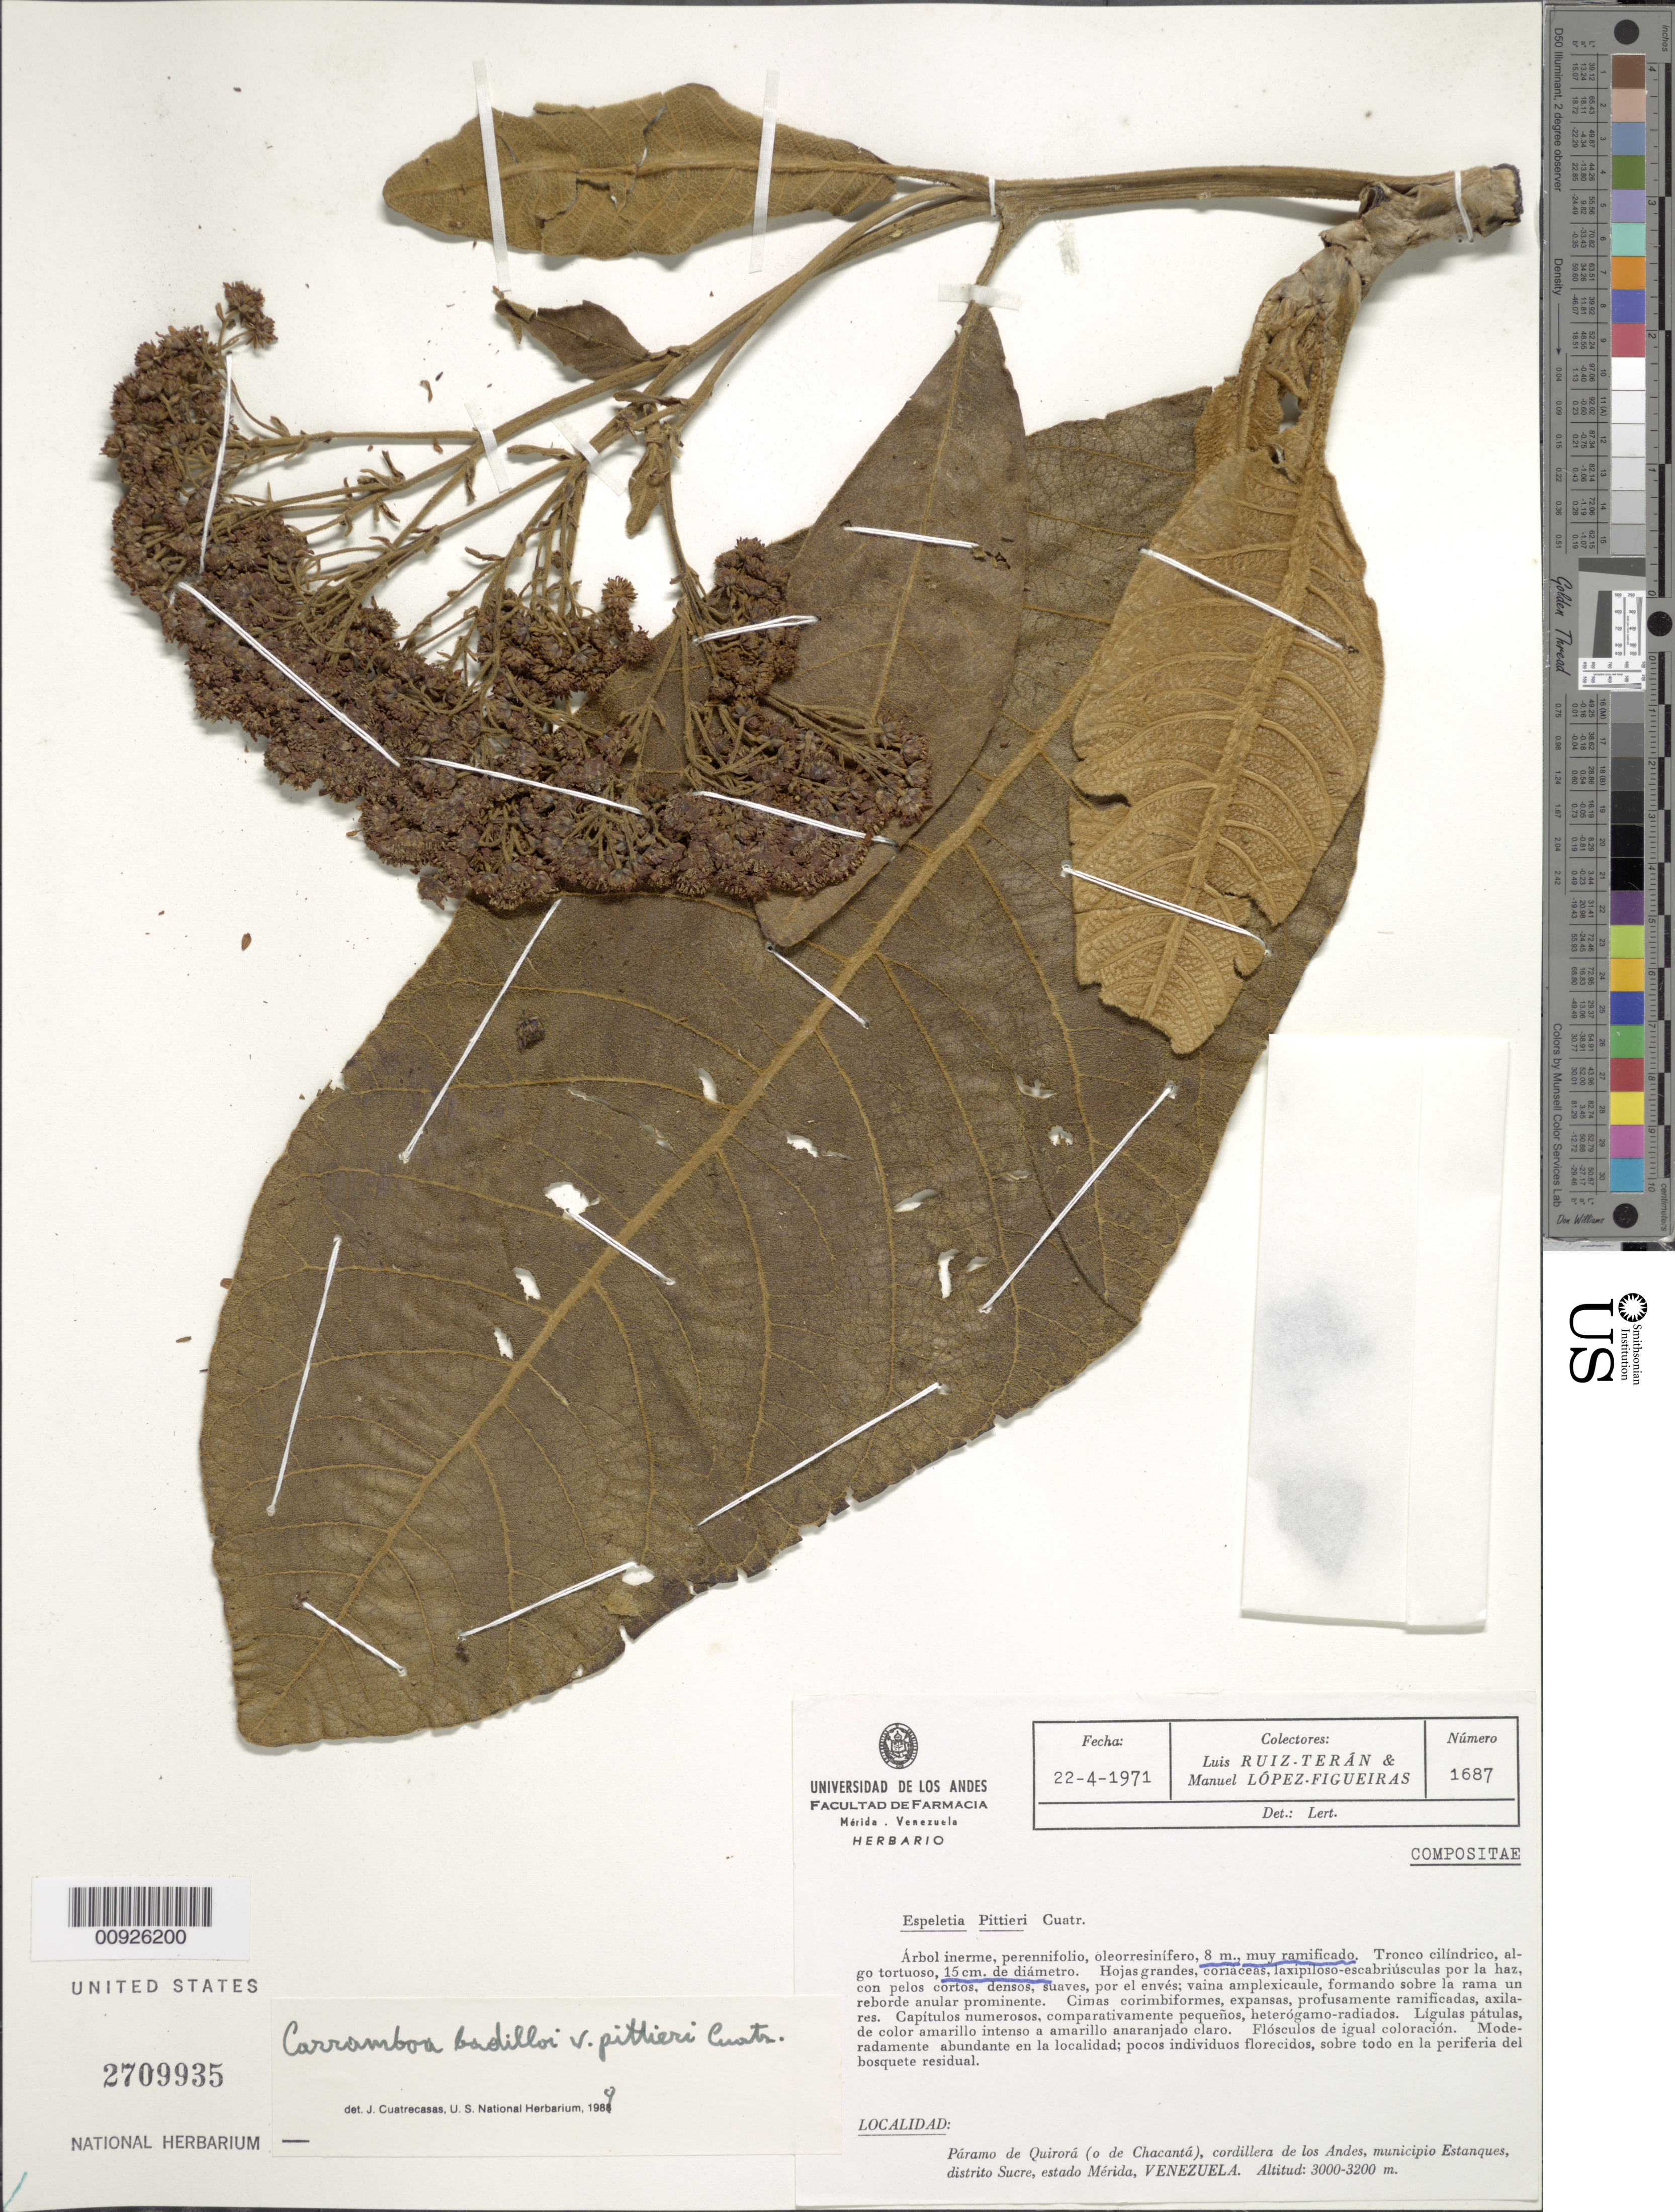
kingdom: Plantae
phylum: Tracheophyta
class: Magnoliopsida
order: Asterales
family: Asteraceae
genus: Carramboa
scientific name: Carramboa badilloi var. pittieri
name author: (Cuatrec.) Cuatrec.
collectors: L. Teran & M. López Figueiras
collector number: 1687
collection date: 1971-04-22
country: Venezuela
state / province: Mérida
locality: Paramo de Quirora (o de Chacanta), cordillera de los Andes, municipio Estanques, distrito Sucre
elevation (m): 3000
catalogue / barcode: US 2709935